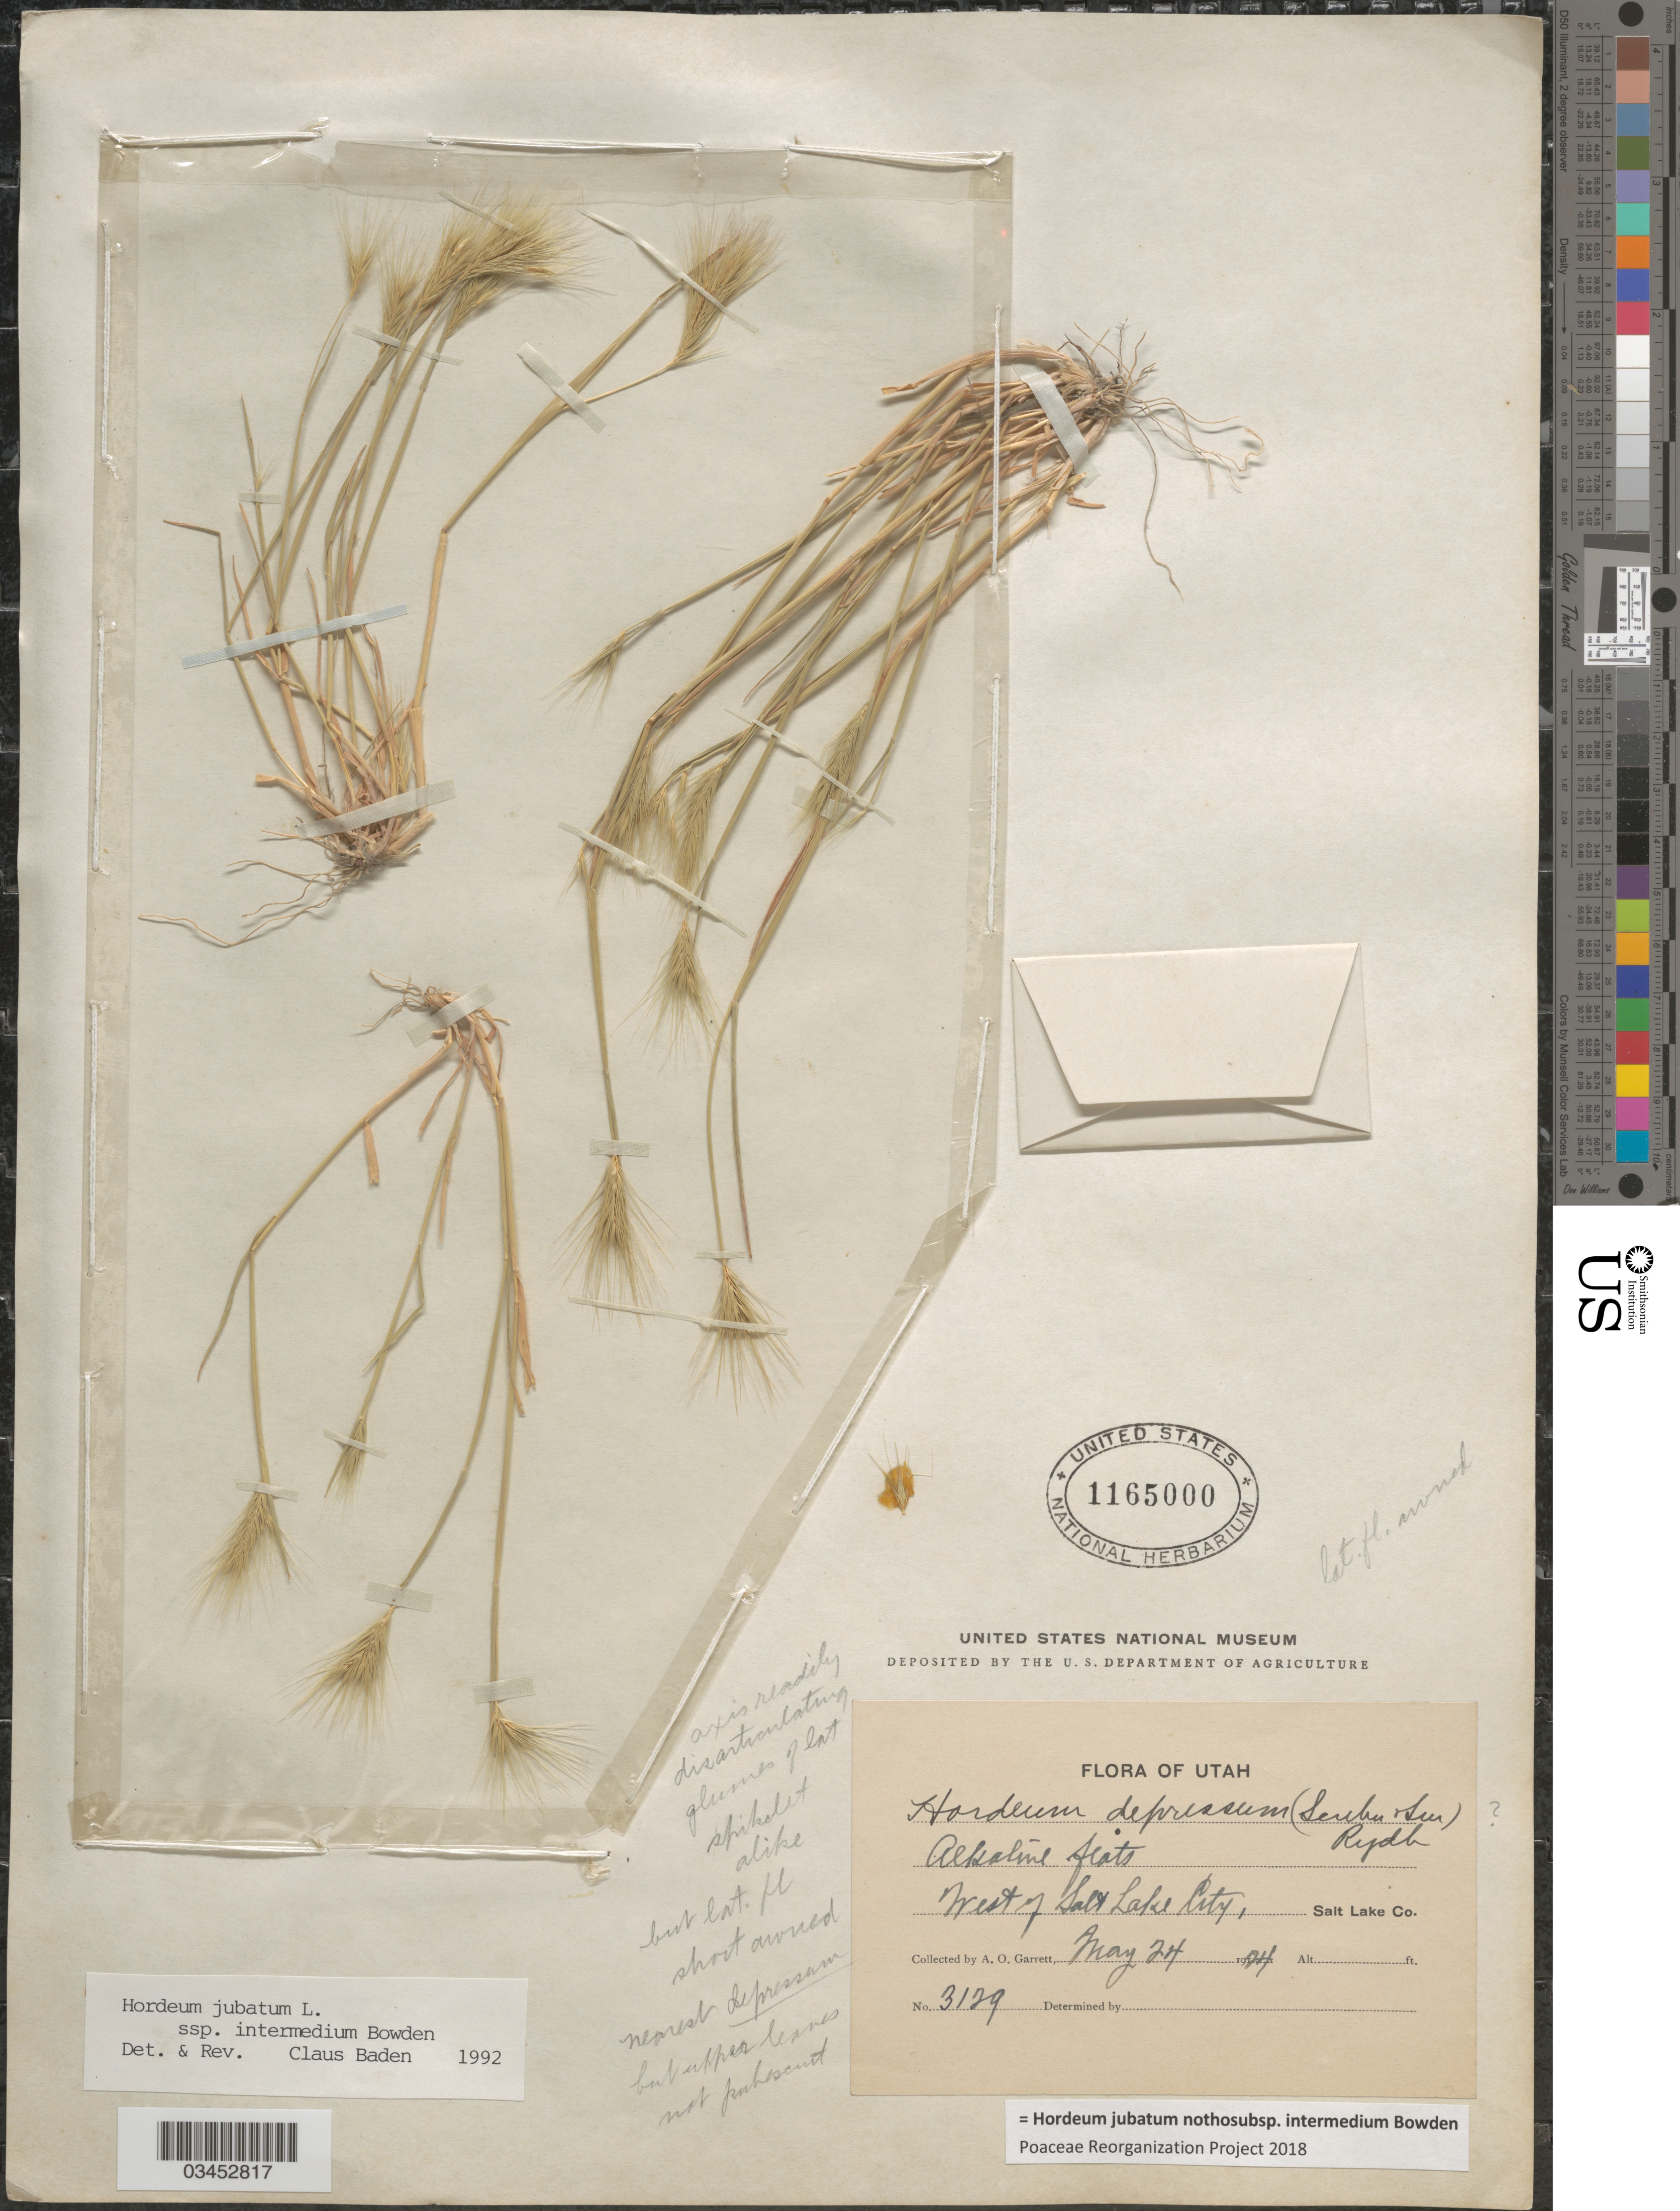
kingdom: Plantae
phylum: Tracheophyta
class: Liliopsida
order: Poales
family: Poaceae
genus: Hordeum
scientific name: Hordeum jubatum nothosubsp. intermedium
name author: Bowden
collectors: A. O. Garrett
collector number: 3129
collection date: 1924-05-24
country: United States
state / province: Utah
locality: West of Salt Lake City, Salt Lake Co.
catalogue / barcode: US 1165000